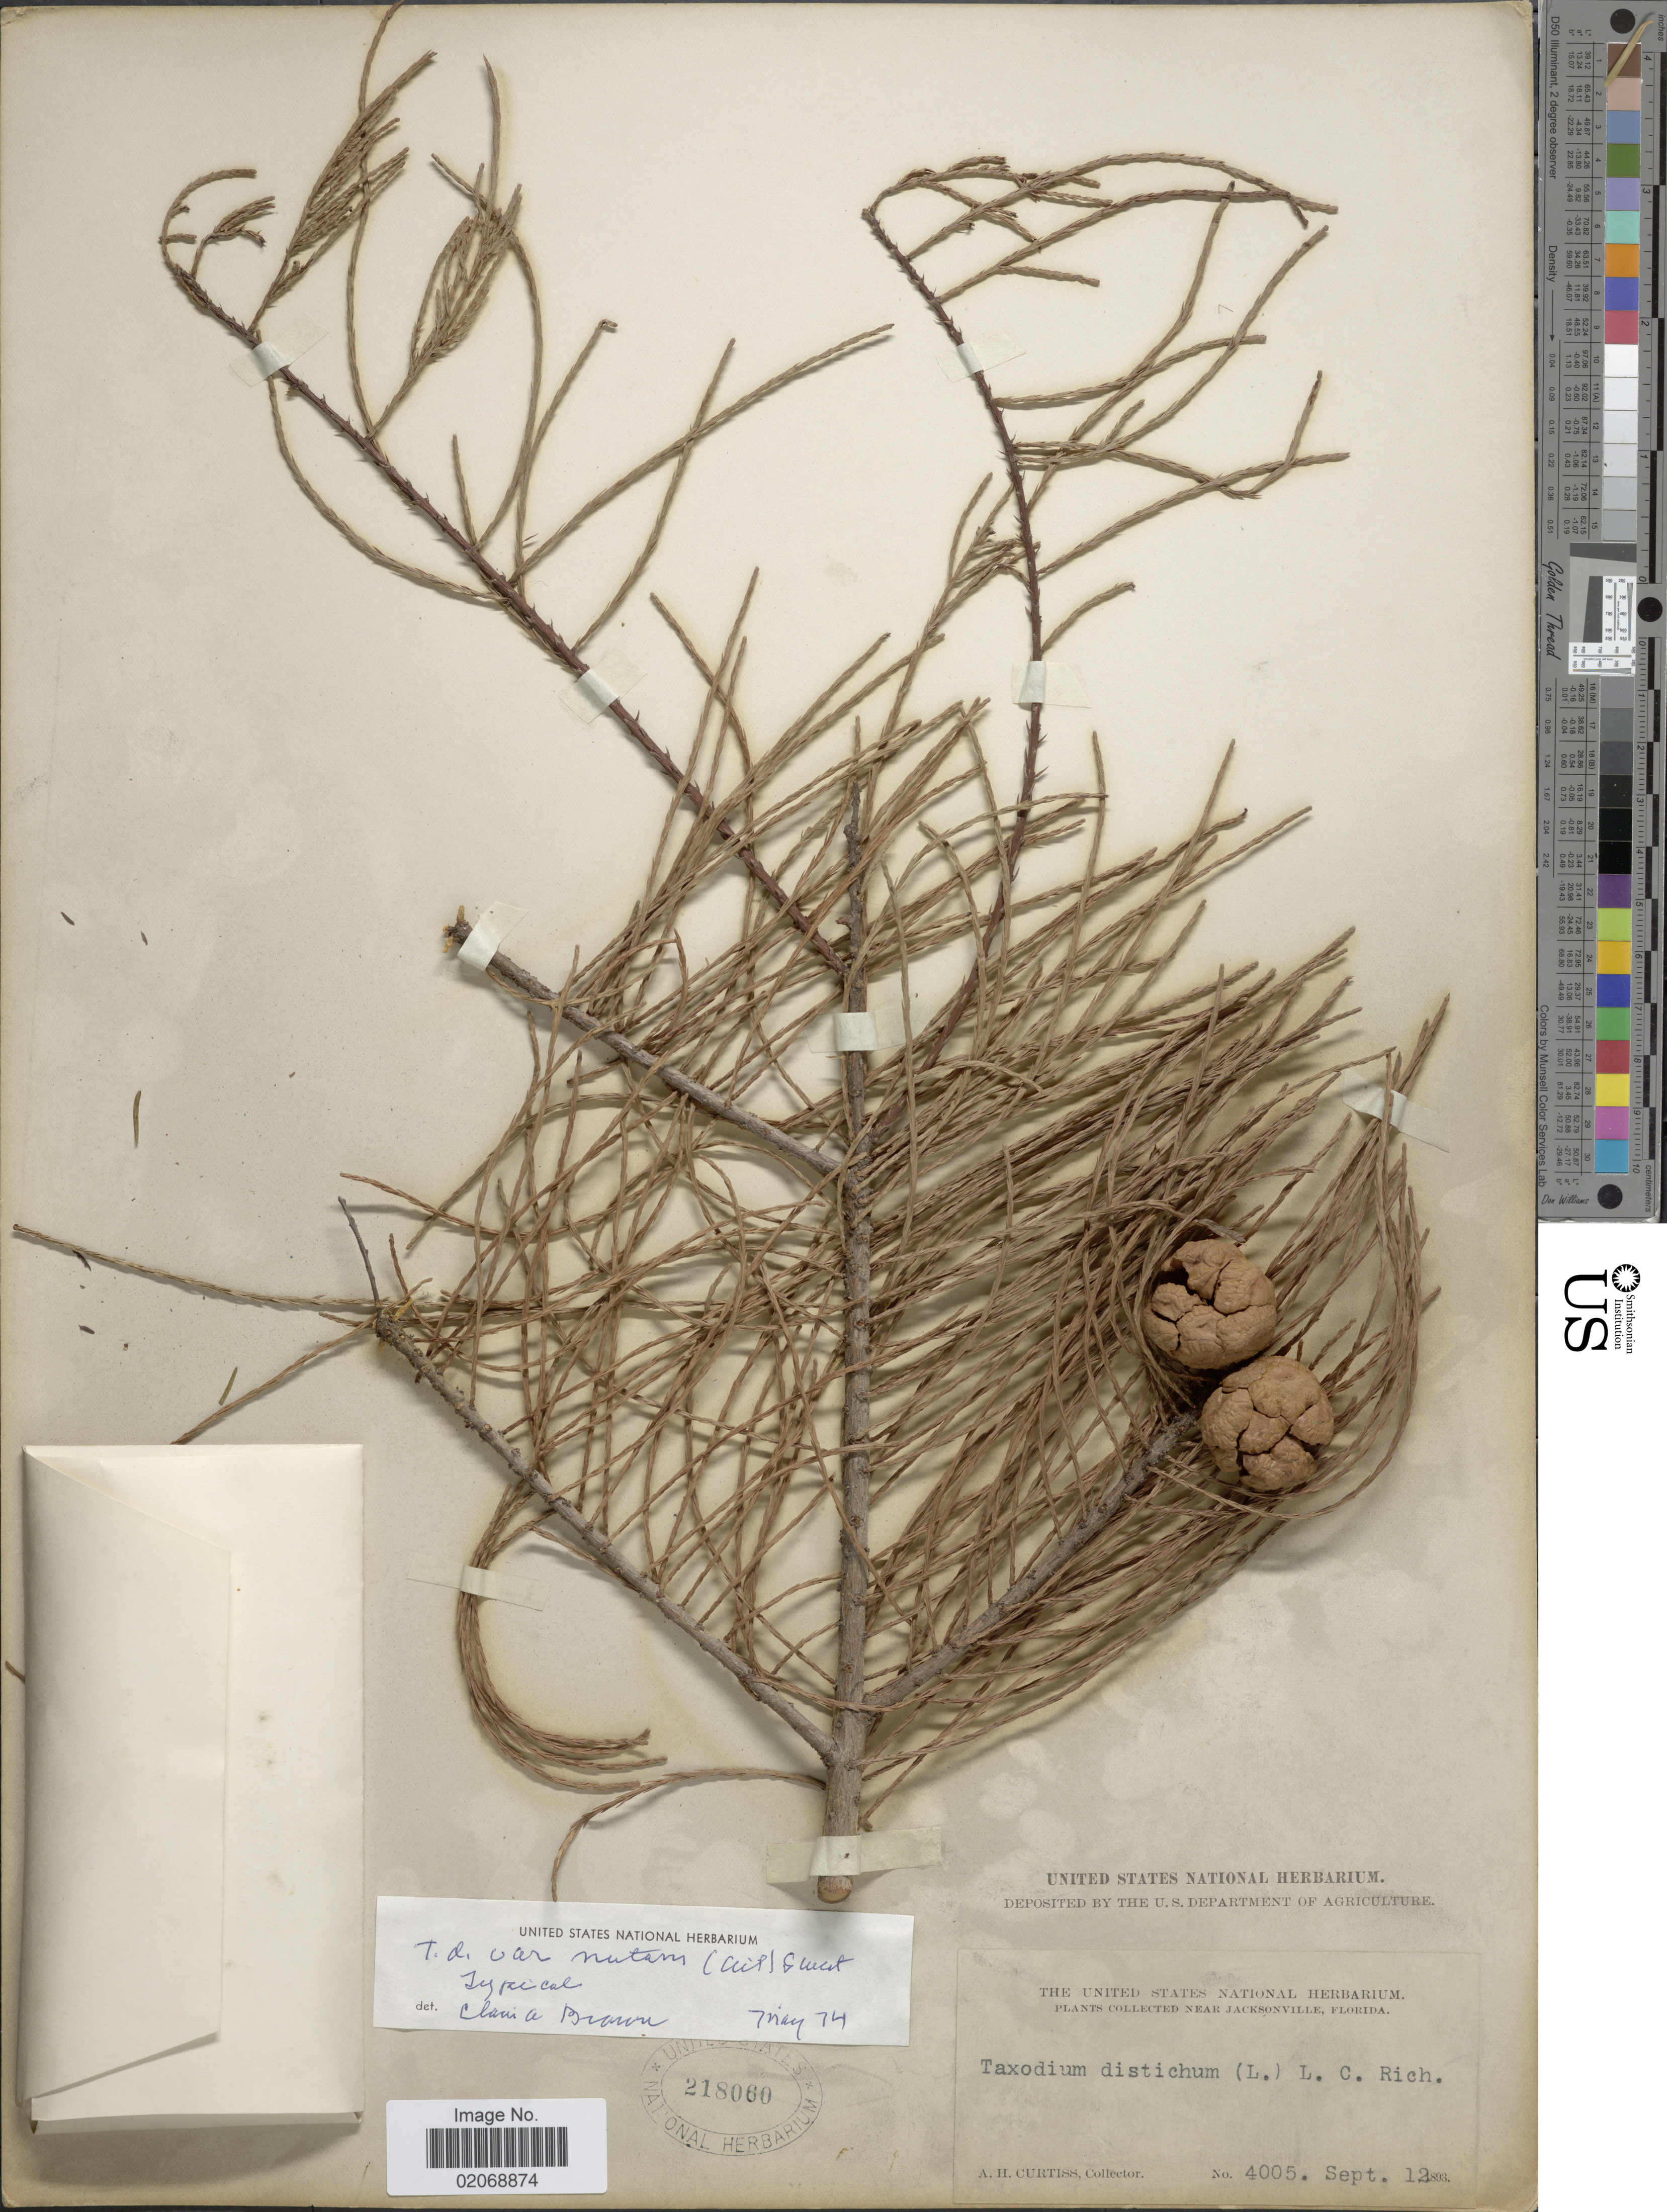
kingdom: Plantae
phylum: Tracheophyta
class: Pinopsida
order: Pinales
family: Cupressaceae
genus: Taxodium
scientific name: Taxodium ascendens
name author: Brongn.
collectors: A. H. Curtiss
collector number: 4005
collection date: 1893-09-12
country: United States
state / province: Florida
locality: Near Jacksonville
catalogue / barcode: US 218060